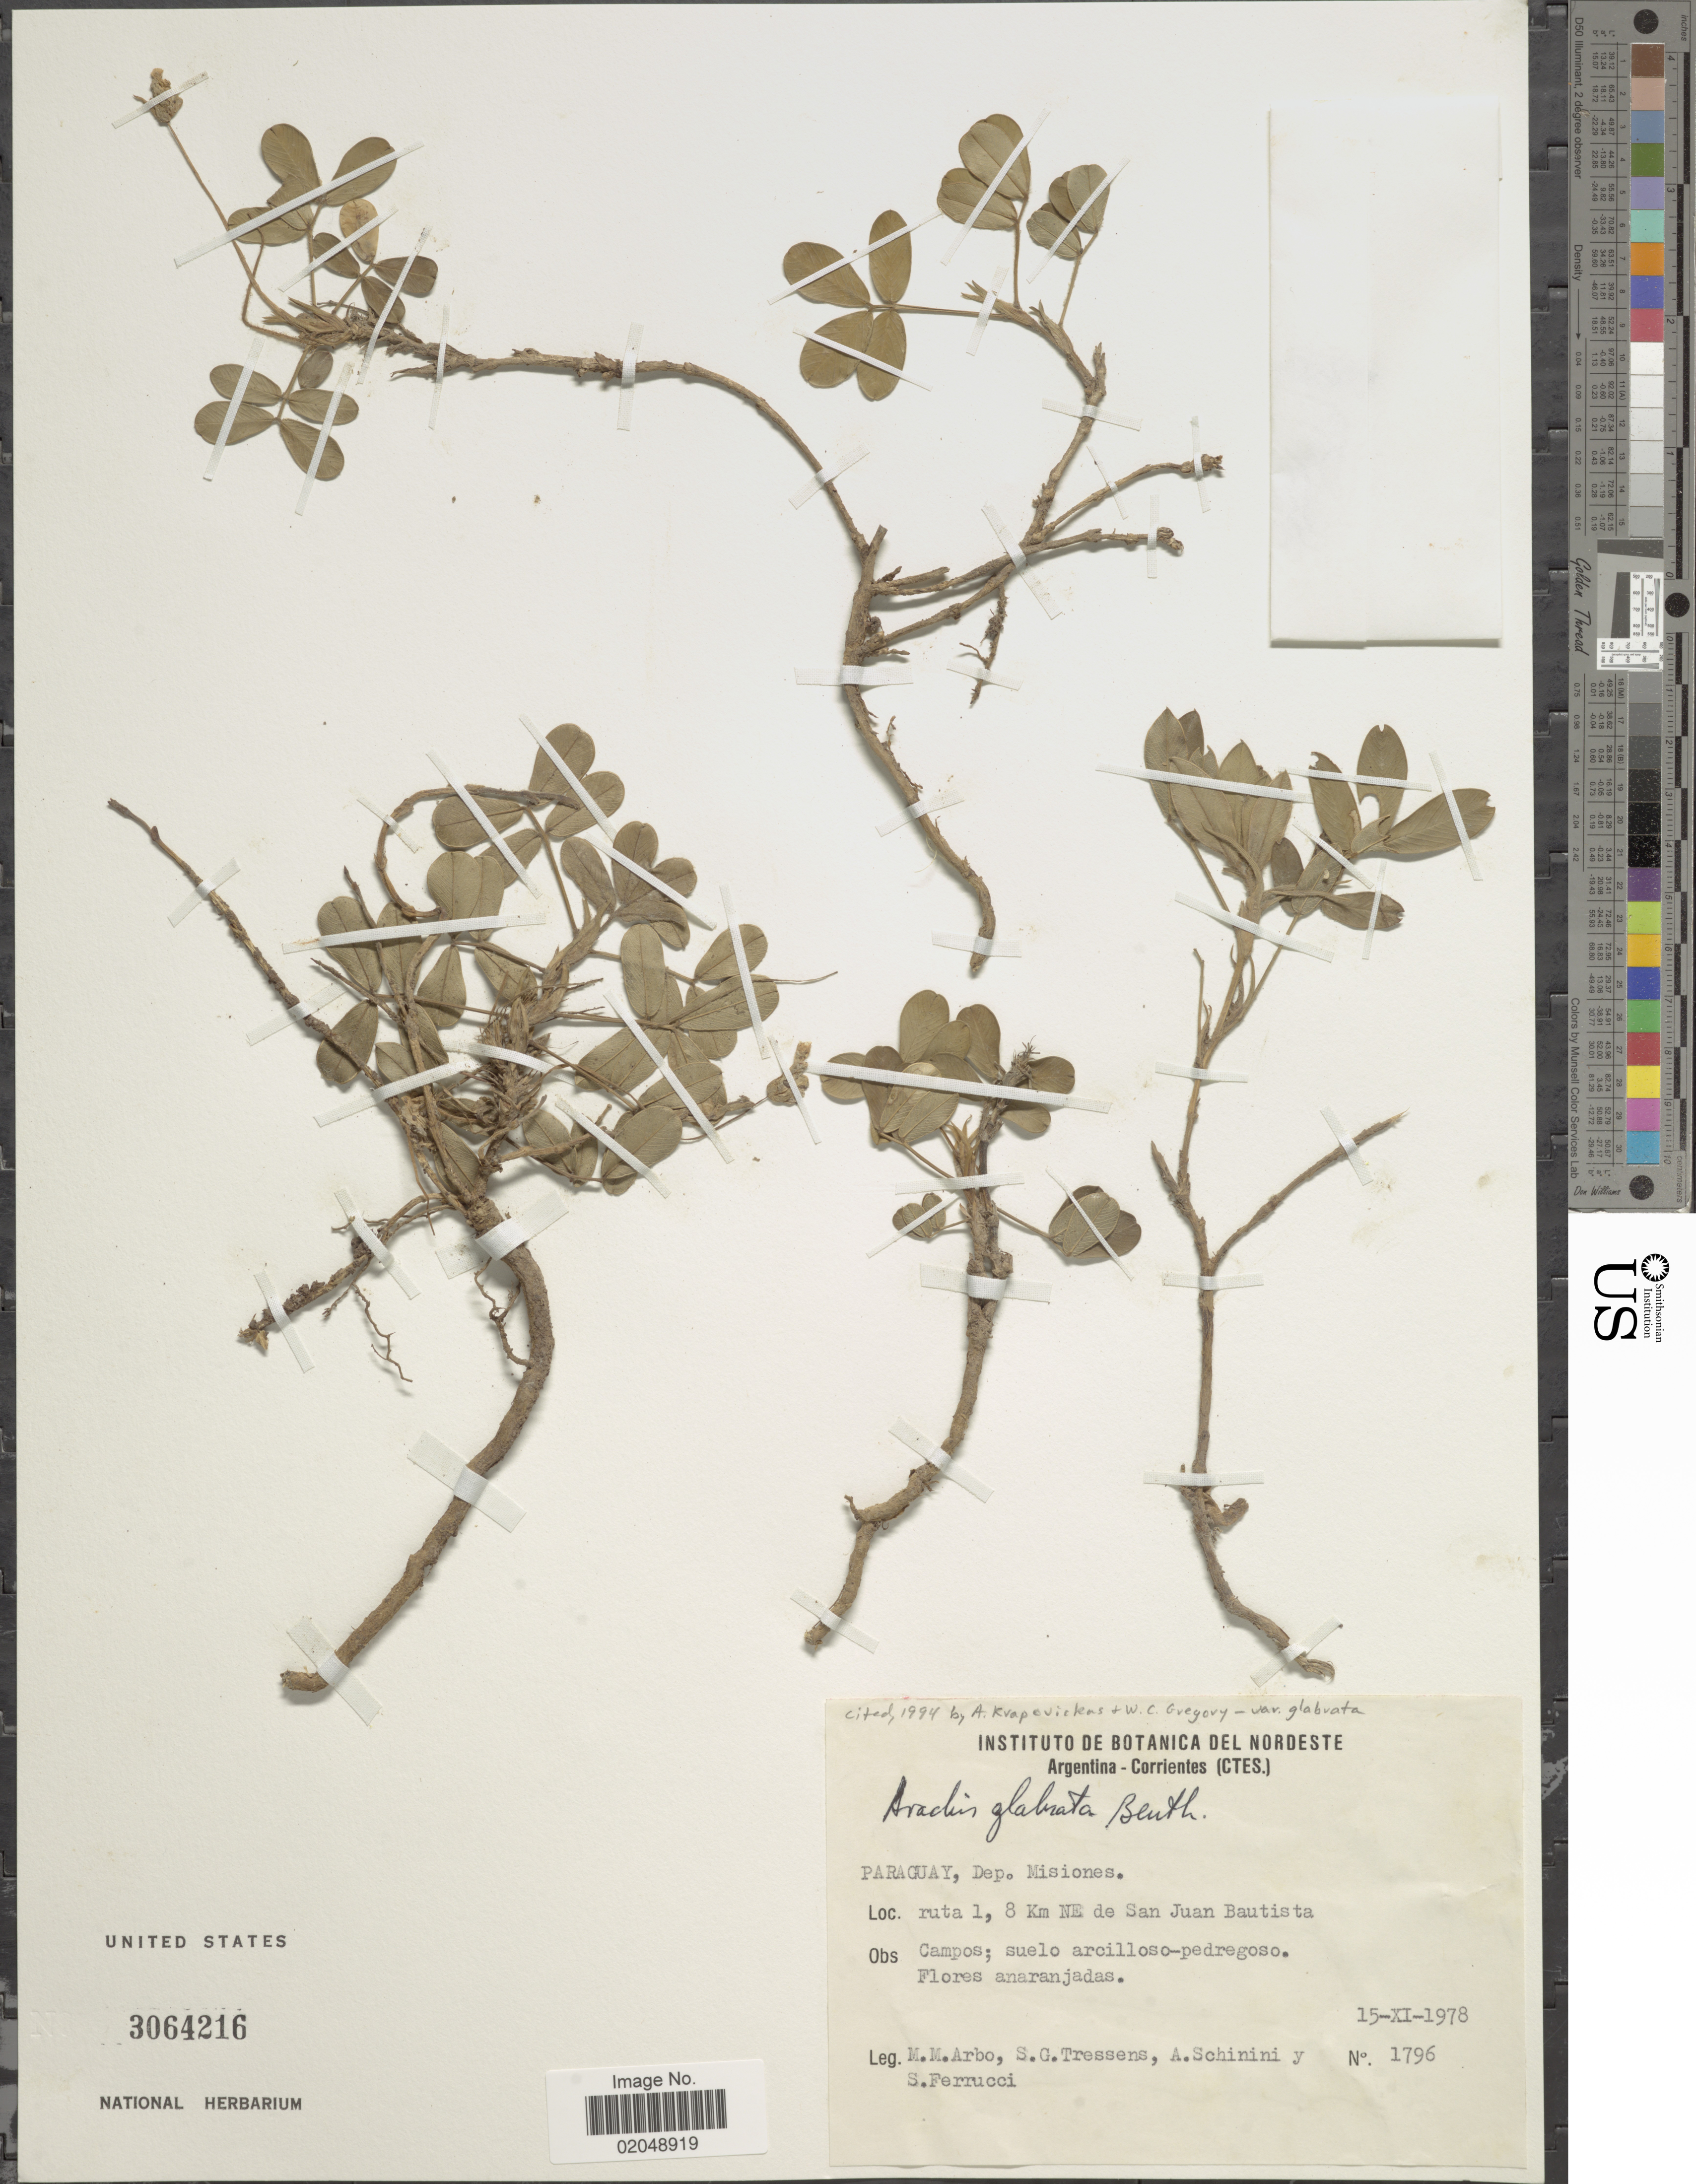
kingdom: Plantae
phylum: Tracheophyta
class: Magnoliopsida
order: Fabales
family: Fabaceae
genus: Arachis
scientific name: Arachis glabrata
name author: Benth.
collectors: M. M. Arbo, S. Tressens, A. Schinini & S. Ferrucci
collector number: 1796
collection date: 1978-11-15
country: Paraguay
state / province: Misiones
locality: Dep. Misiones, ruta 1, 8 km NE de San Juan Bautista, Campos; suelo arcillos-pedregoso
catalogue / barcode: US 3064216